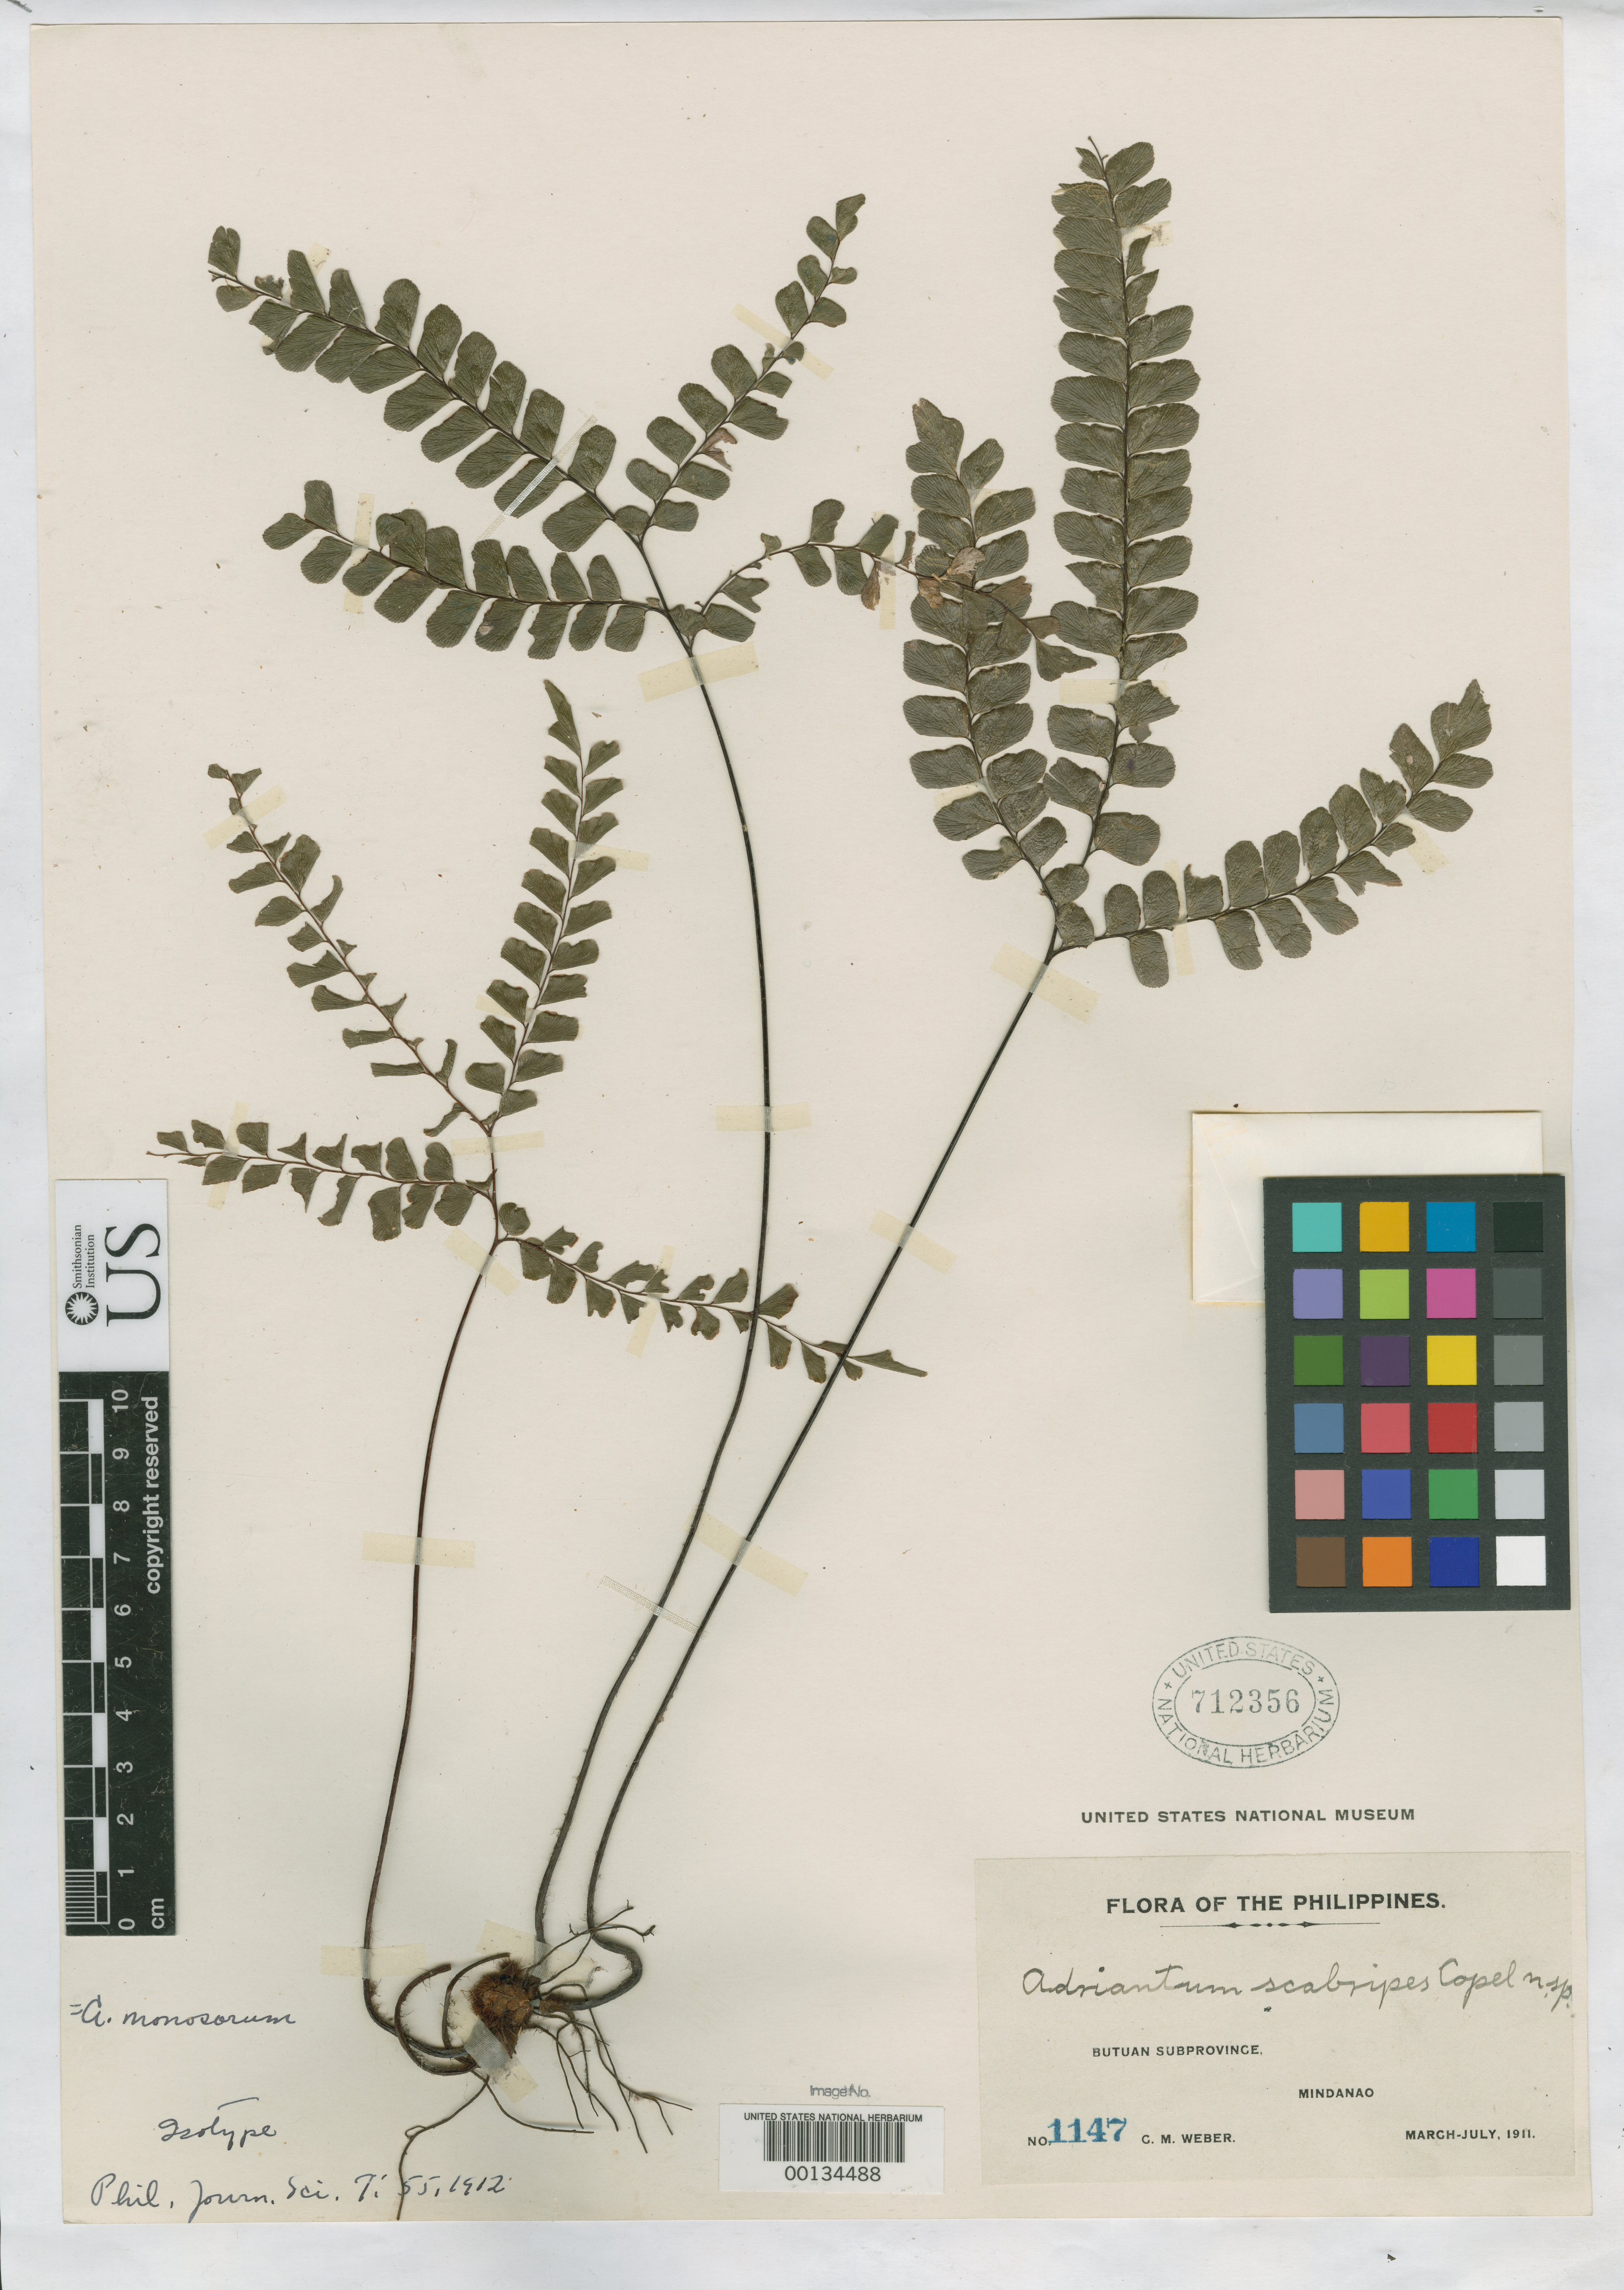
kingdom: Plantae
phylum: Tracheophyta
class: Polypodiopsida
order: Polypodiales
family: Pteridaceae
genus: Adiantum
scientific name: Adiantum scabripes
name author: Copel.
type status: Isotype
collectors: C. M. Weber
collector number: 1147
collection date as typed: Mar 1911 to -- Jul 1911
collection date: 1911-03/1911-07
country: Philippines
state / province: Caraga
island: Mindanao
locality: Butuan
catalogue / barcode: US 712356